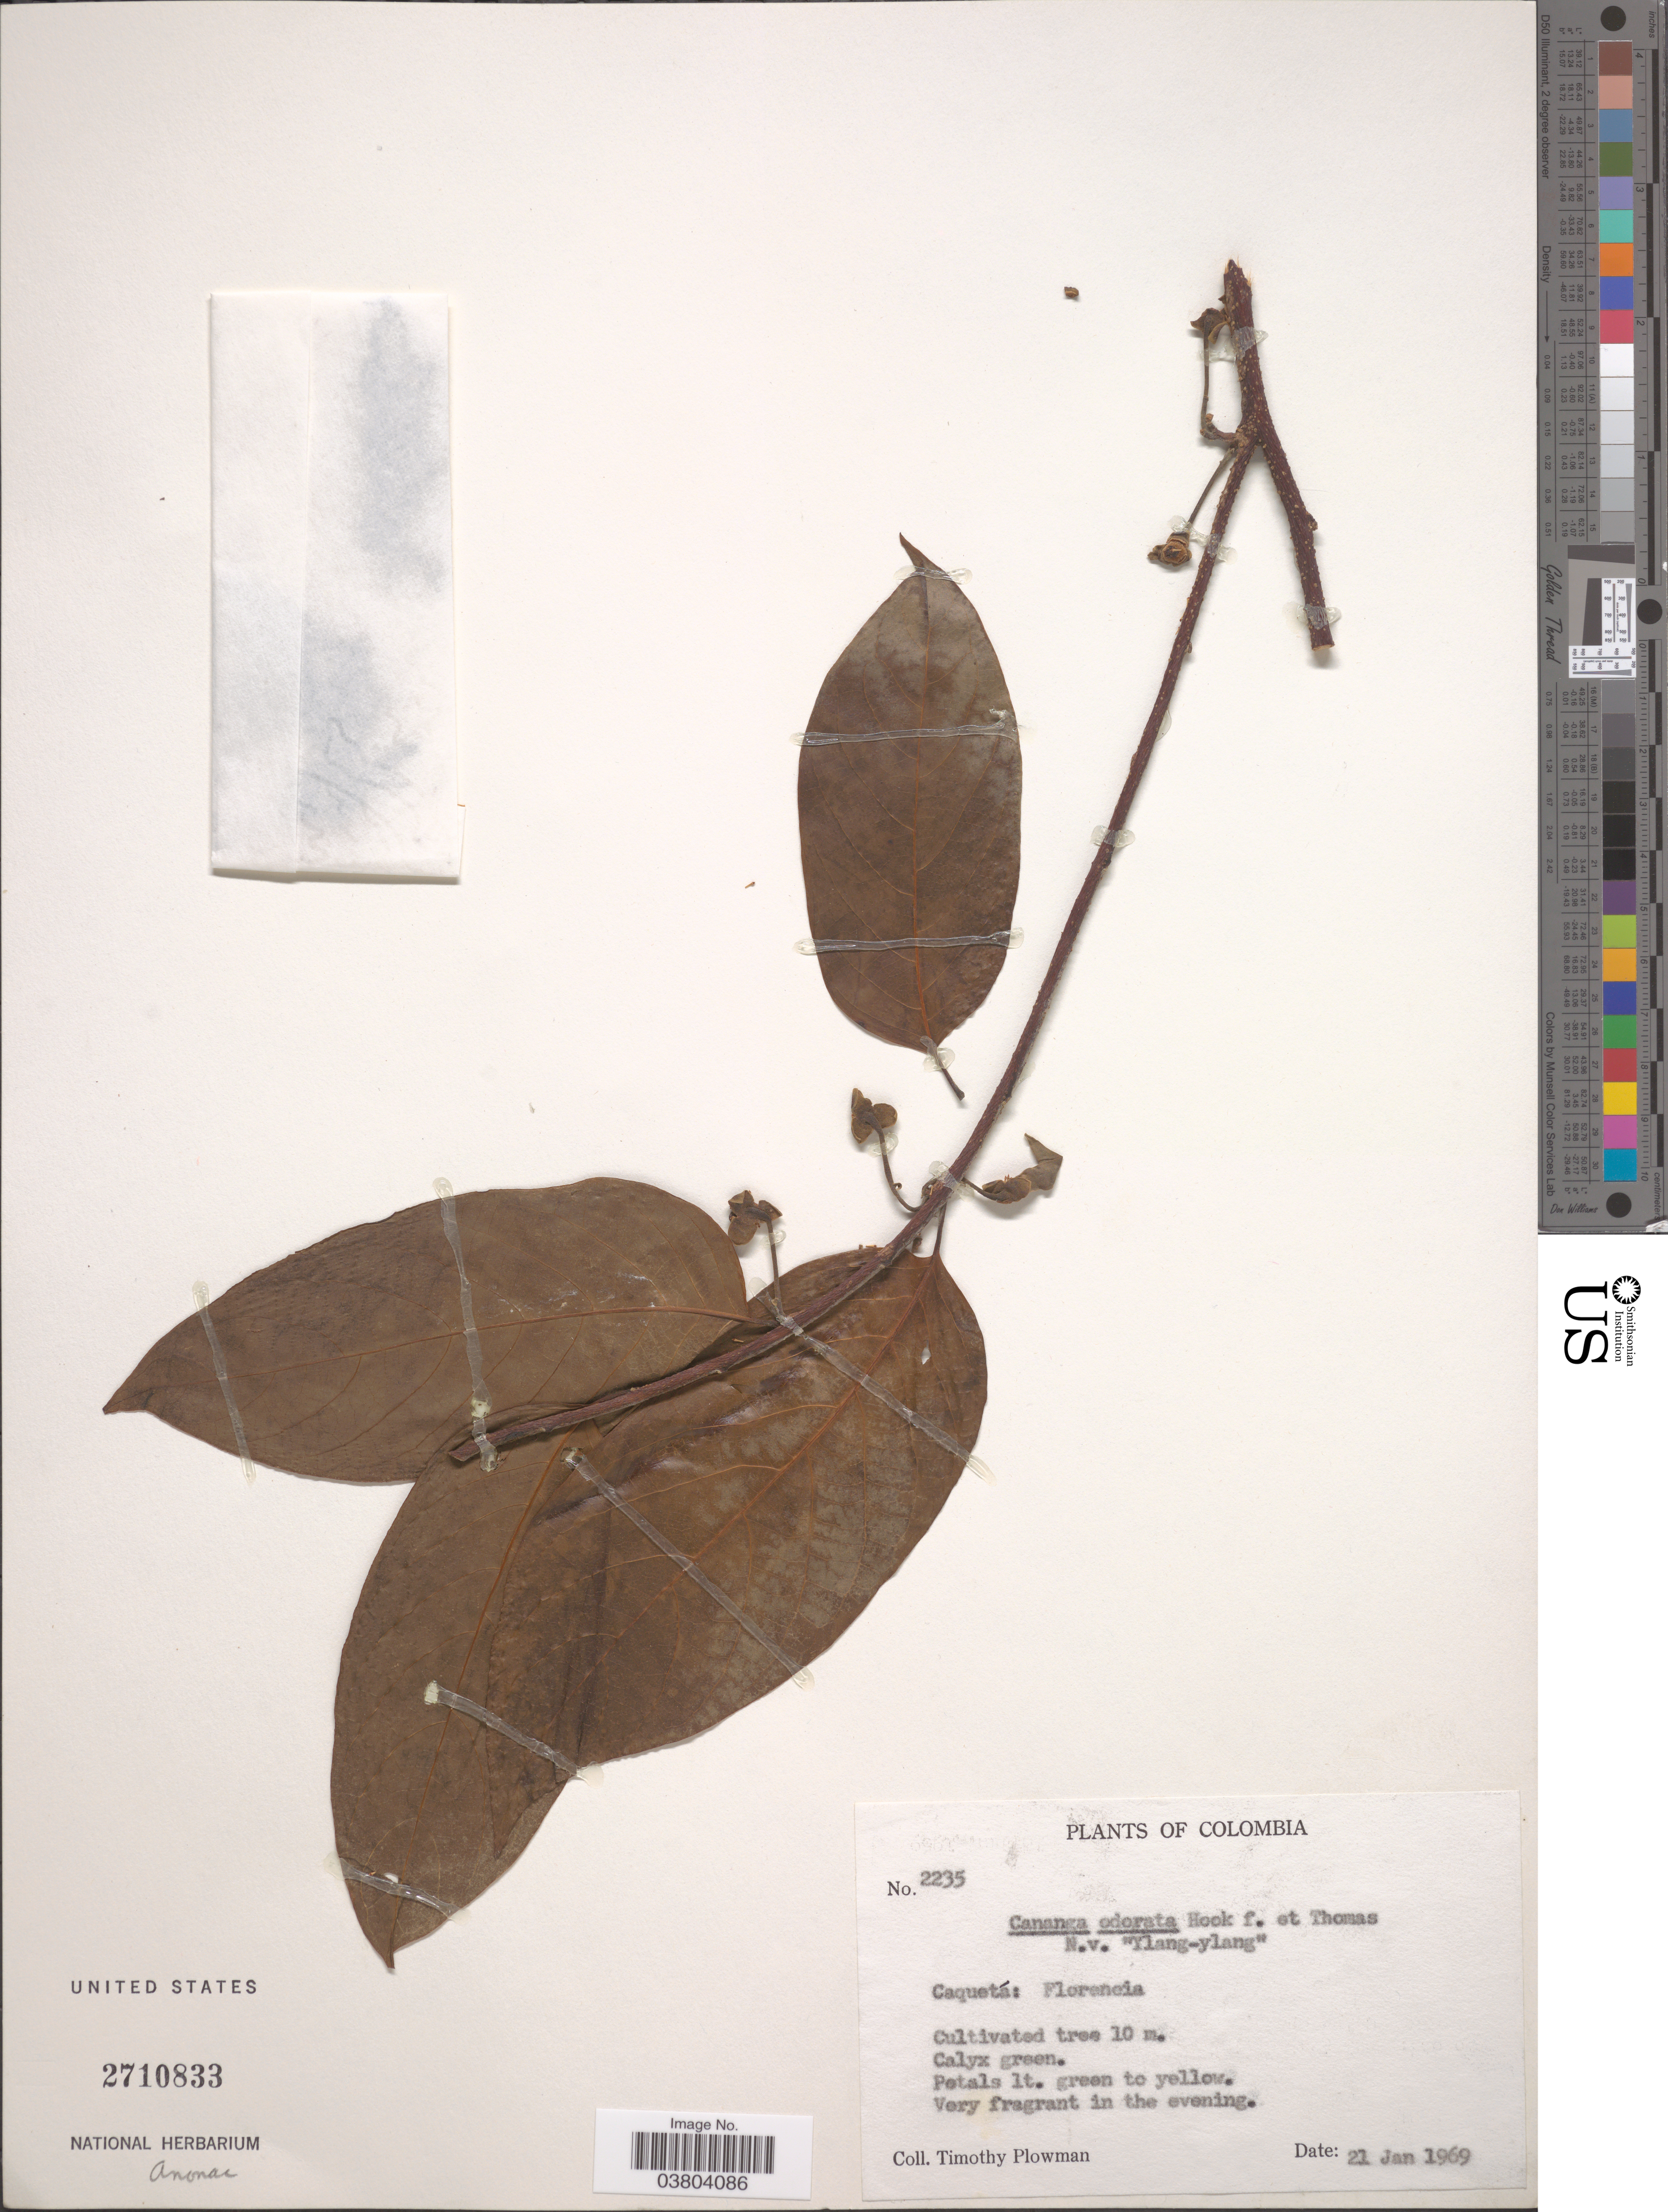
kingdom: Plantae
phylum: Tracheophyta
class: Magnoliopsida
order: Magnoliales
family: Annonaceae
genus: Cananga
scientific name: Cananga sp.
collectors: T. Plowman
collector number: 2235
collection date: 1969-01-21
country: Colombia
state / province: Caquetá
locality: Florencia.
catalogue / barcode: US 2710833